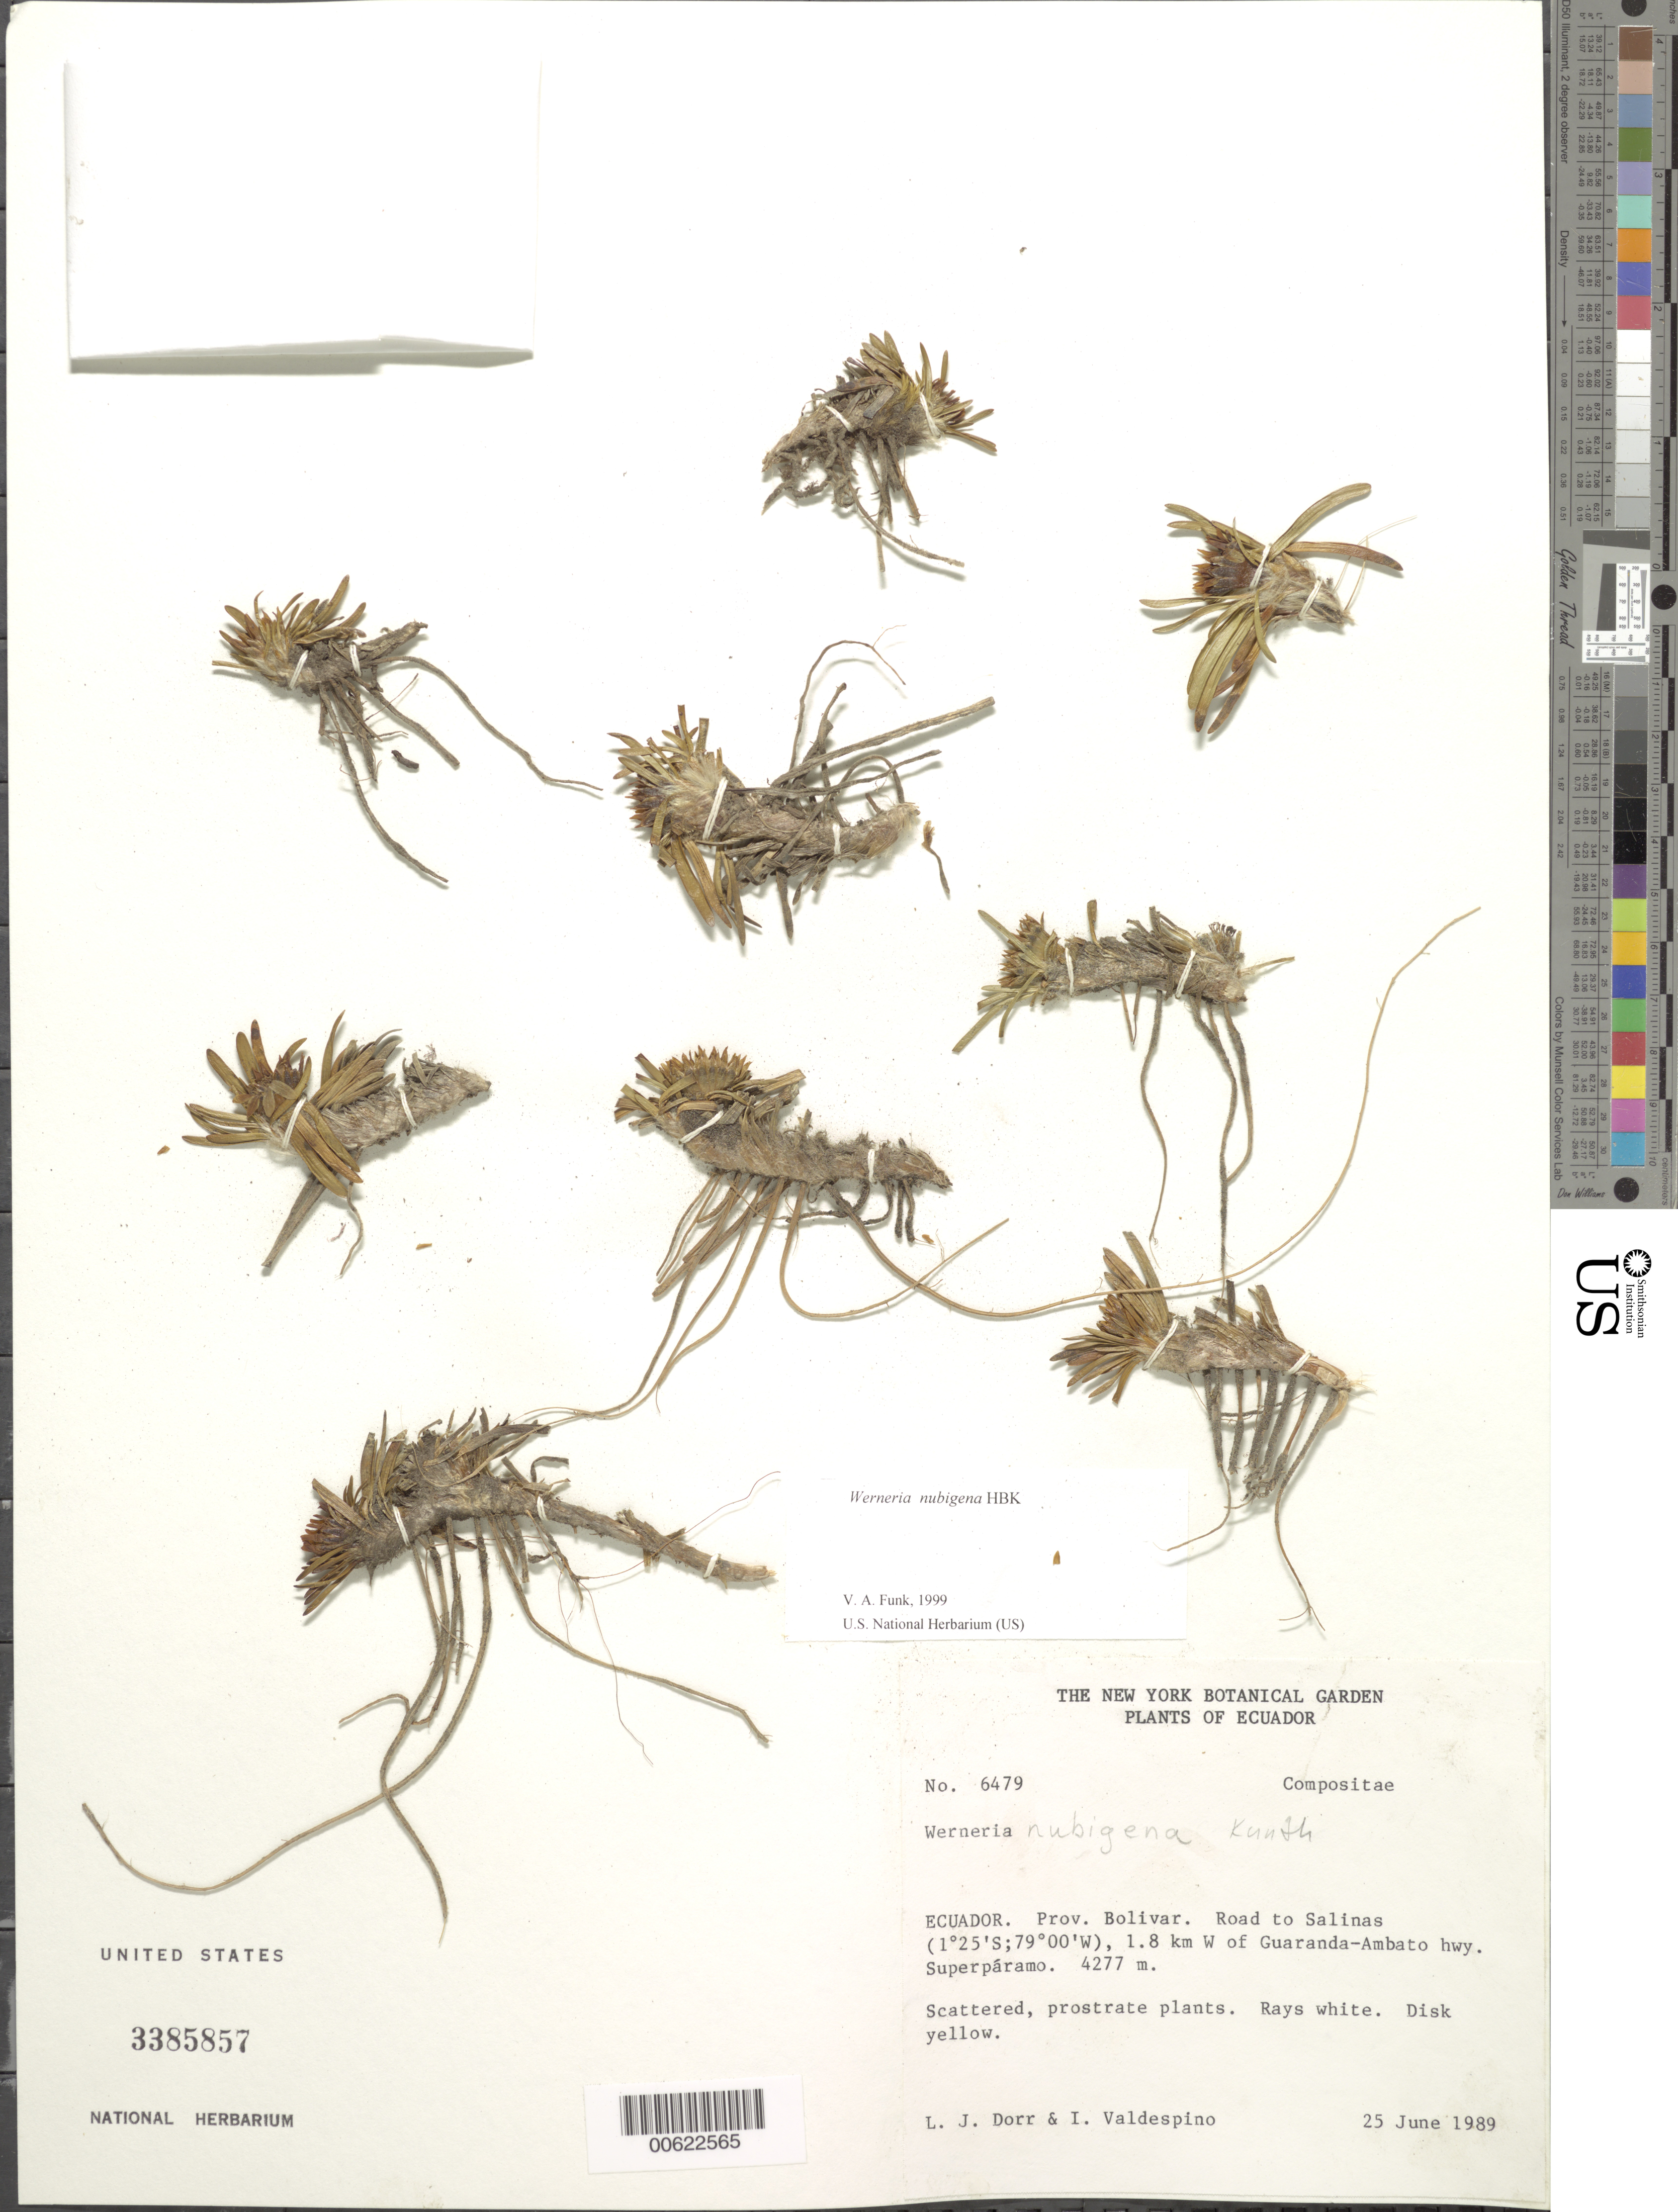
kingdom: Plantae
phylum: Tracheophyta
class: Magnoliopsida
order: Asterales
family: Asteraceae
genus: Werneria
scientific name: Werneria graminifolia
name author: Kunth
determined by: Calvo, Joel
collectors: L. J. Dorr & I. A. Valdespino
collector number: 6479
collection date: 1989-06-25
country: Ecuador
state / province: Bolívar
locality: Guaranda-Ambato hwy., 1.8 km W of; Superparamo, Road to Salinas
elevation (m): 4277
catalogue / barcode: US 3385857